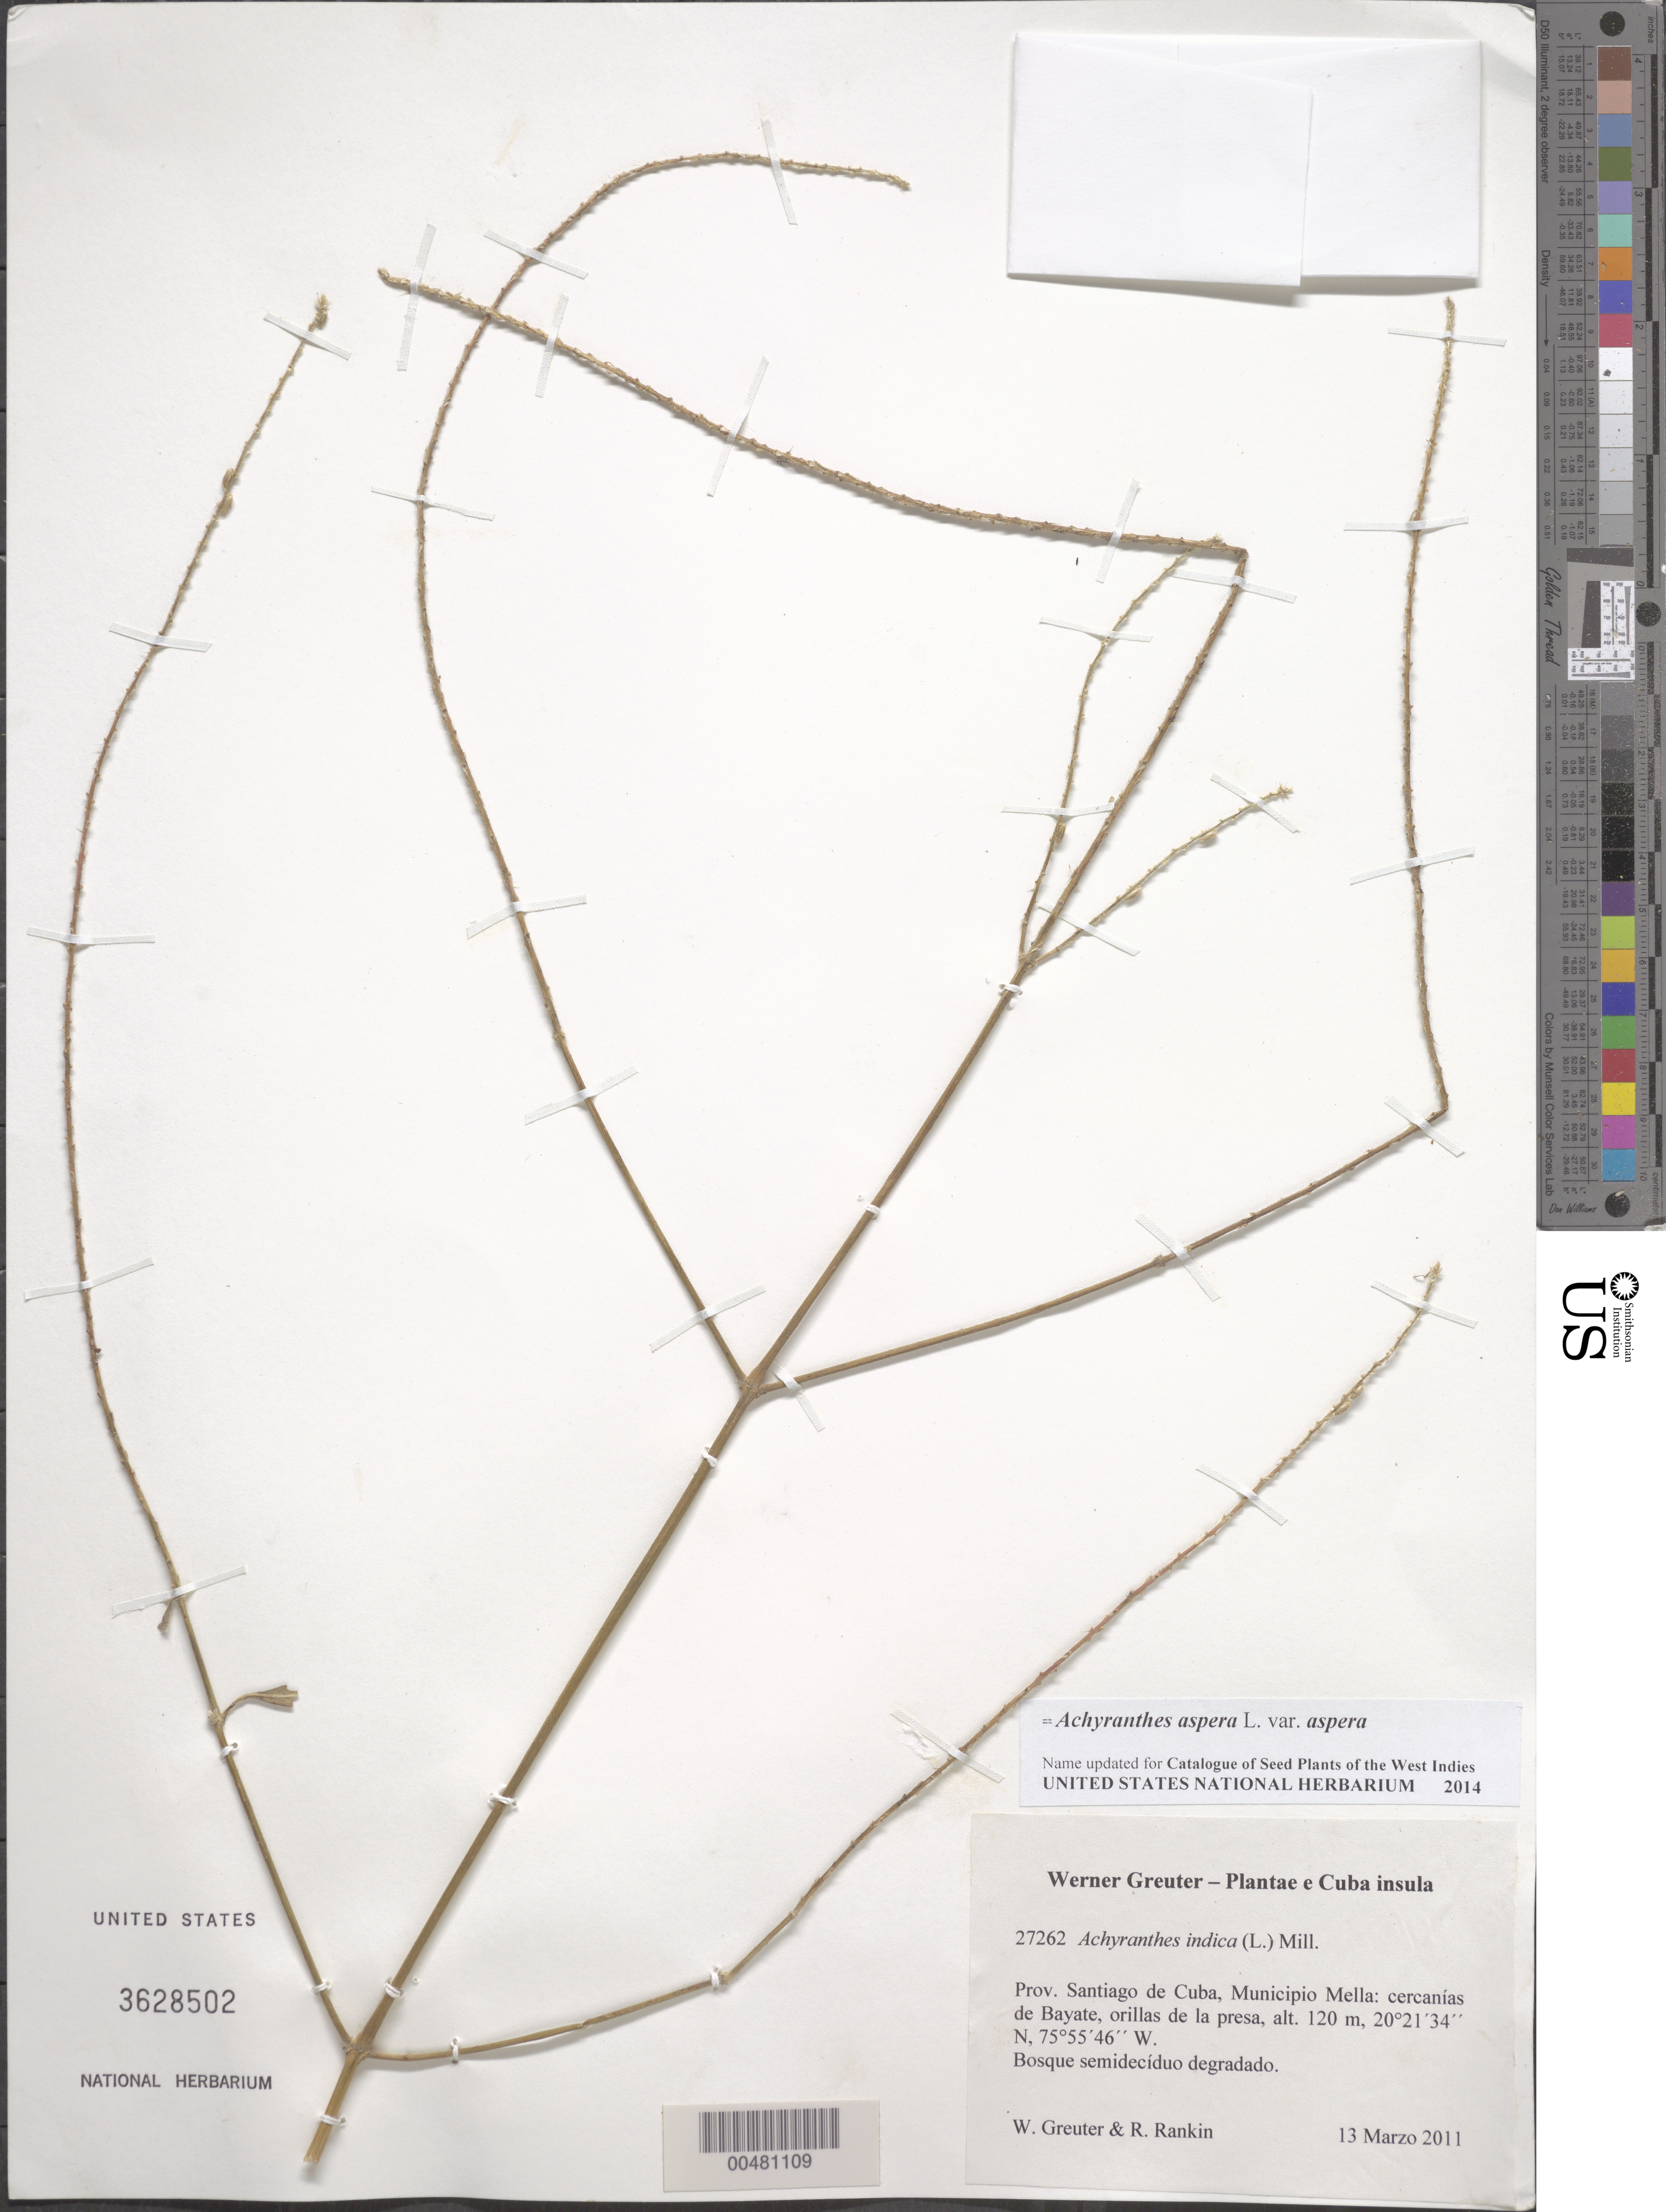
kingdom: Plantae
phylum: Tracheophyta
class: Magnoliopsida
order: Caryophyllales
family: Amaranthaceae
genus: Achyranthes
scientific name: Achyranthes aspera var. aspera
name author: L.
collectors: W. R. Greuter & R. Rankin Rodriguez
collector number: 27262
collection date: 2011-03-13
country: Cuba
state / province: Santiago de Cuba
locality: Mun. Mella, cercanías de Bayate.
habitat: Orillas de la presa. Bosque semidecíduo degradado.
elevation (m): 120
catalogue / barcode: US 3628502